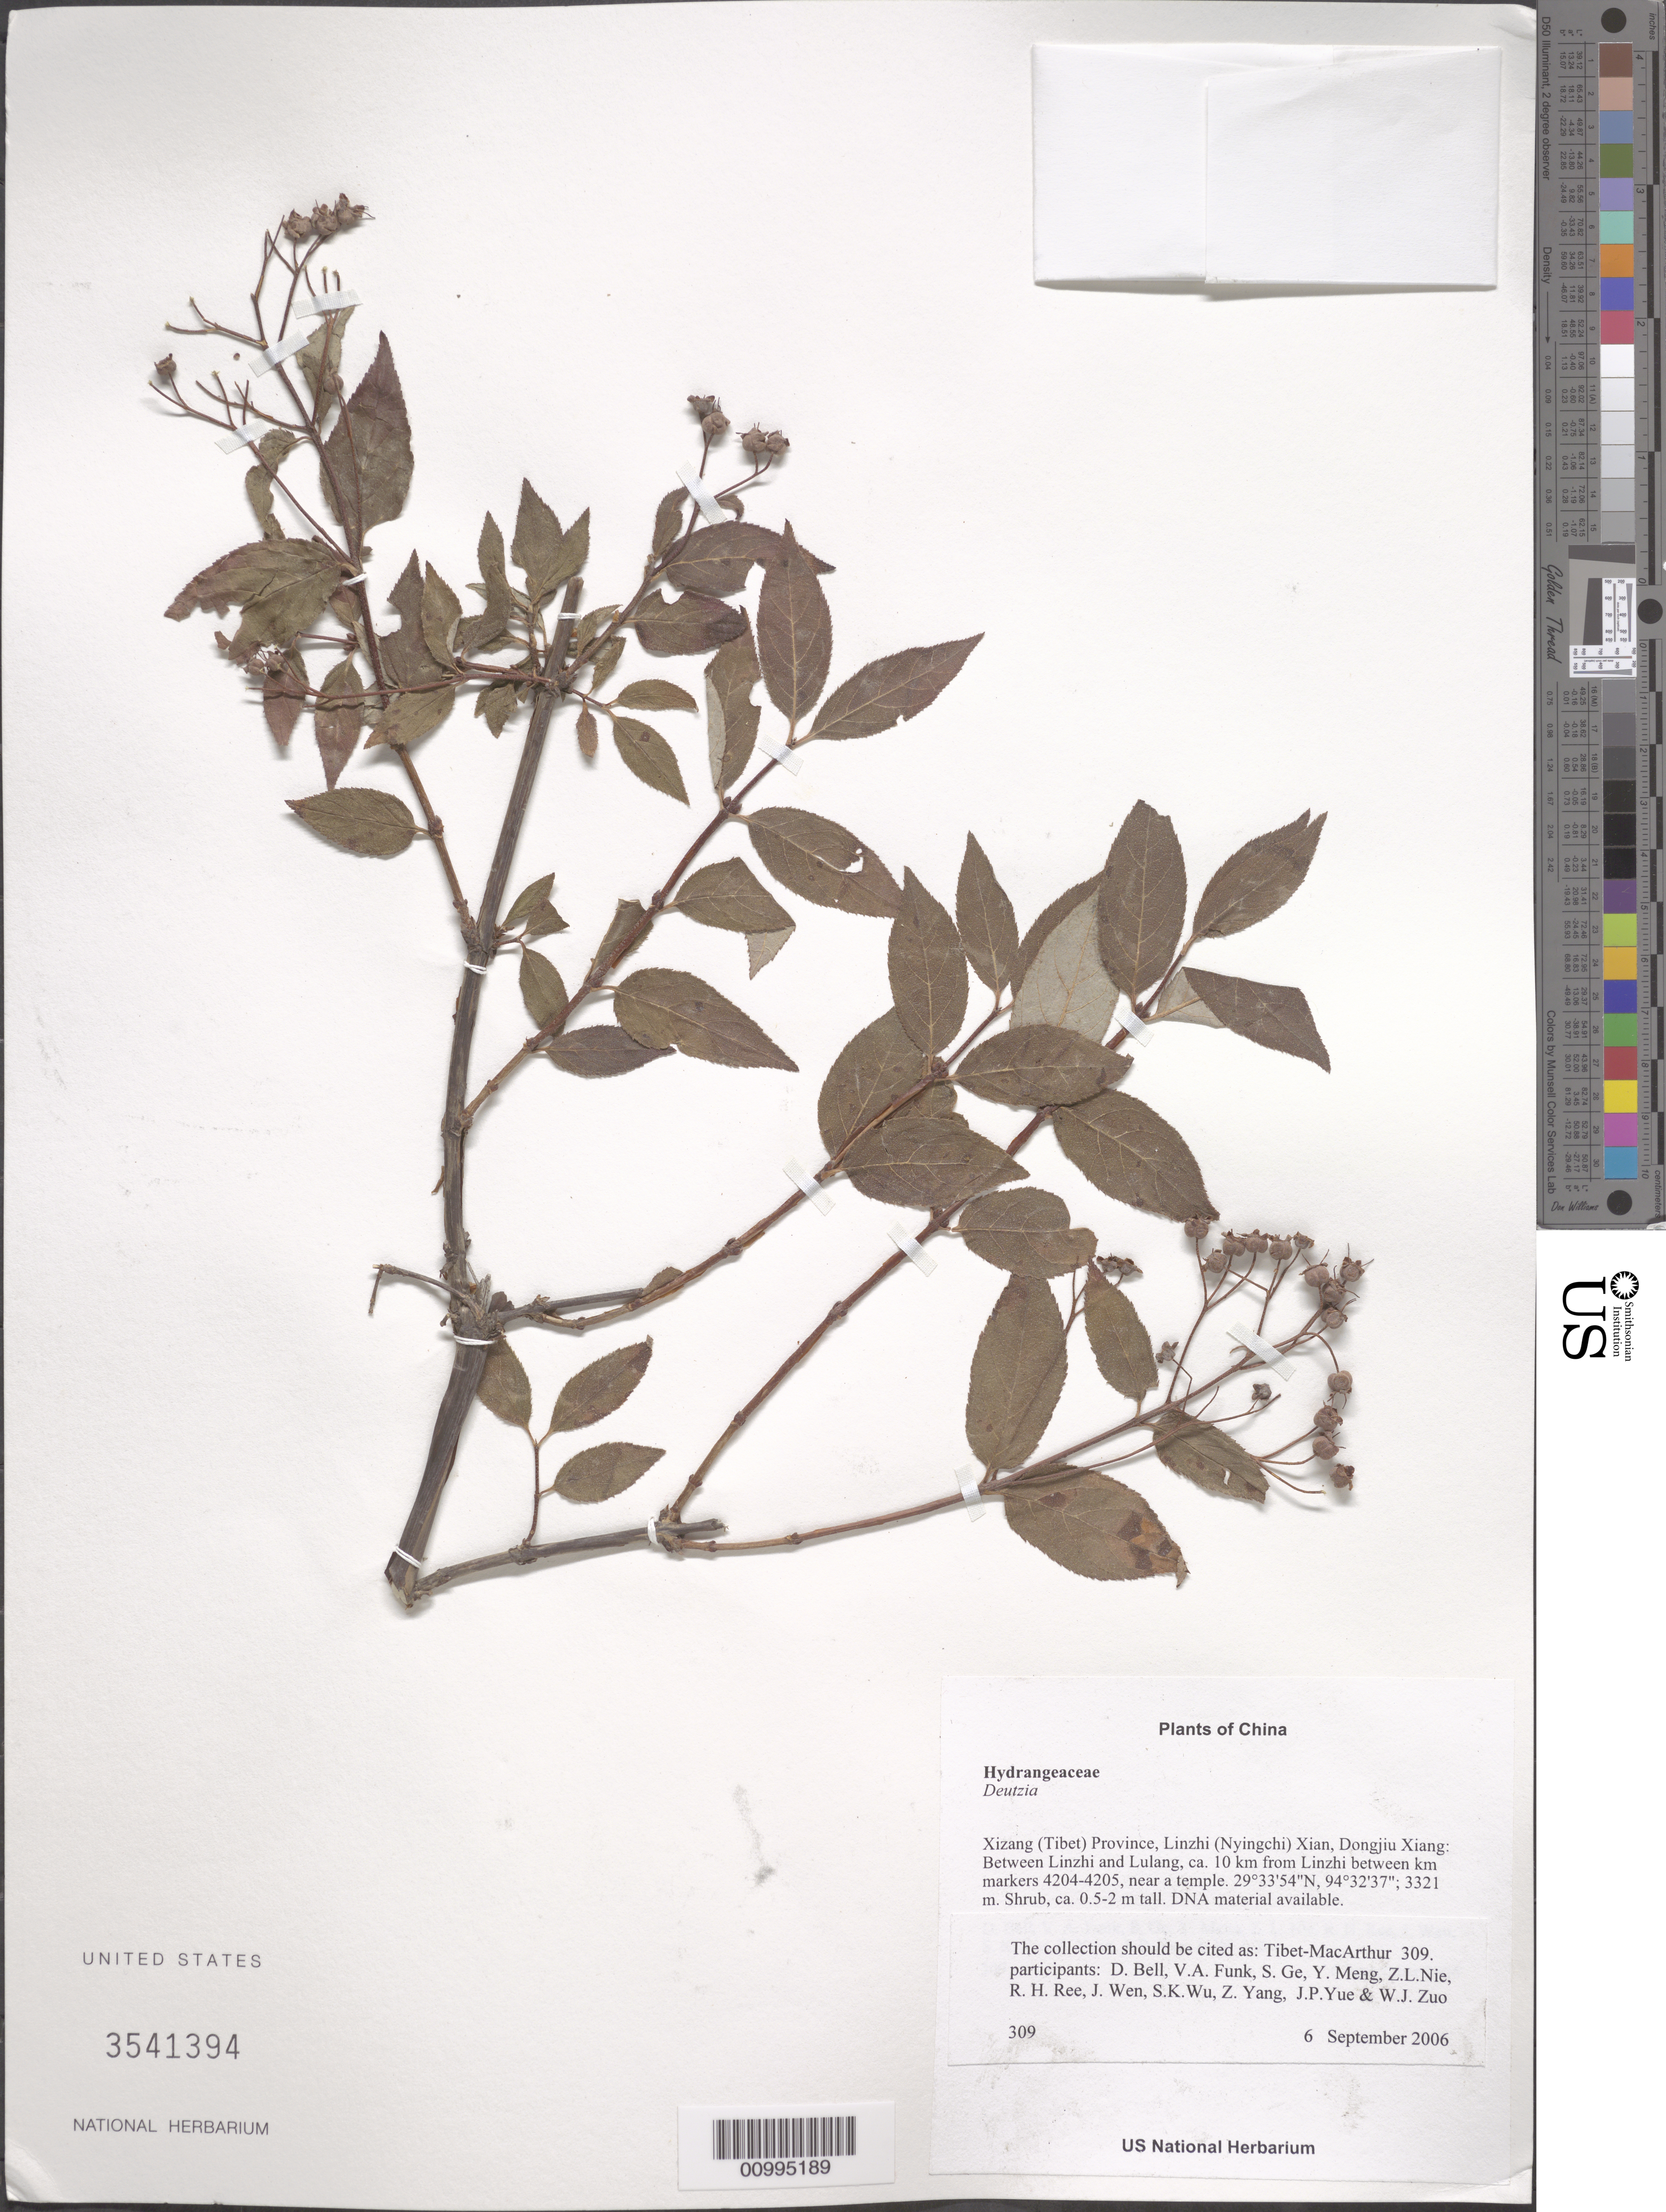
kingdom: Plantae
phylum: Tracheophyta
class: Magnoliopsida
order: Cornales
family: Hydrangeaceae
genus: Deutzia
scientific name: Deutzia sp.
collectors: Tibet-MacArthur, D. A. Bell, V. Funk, S. Ge, Y. Meng, Z. Nie, R. Ree, J. Wen, S. K. Wu, Z. Yang, J. Yue & W. Zuo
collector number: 309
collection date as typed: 06 Sep 2006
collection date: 2006-09-06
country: China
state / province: Xizang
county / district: Linzhi (Nyingchi) Xian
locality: Dongjiu Xiang. Between Linzhi and Lulang, ca. 10 km from Linzhi between km markers 4204-4205, near a temple.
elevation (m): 3321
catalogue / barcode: US 3541394